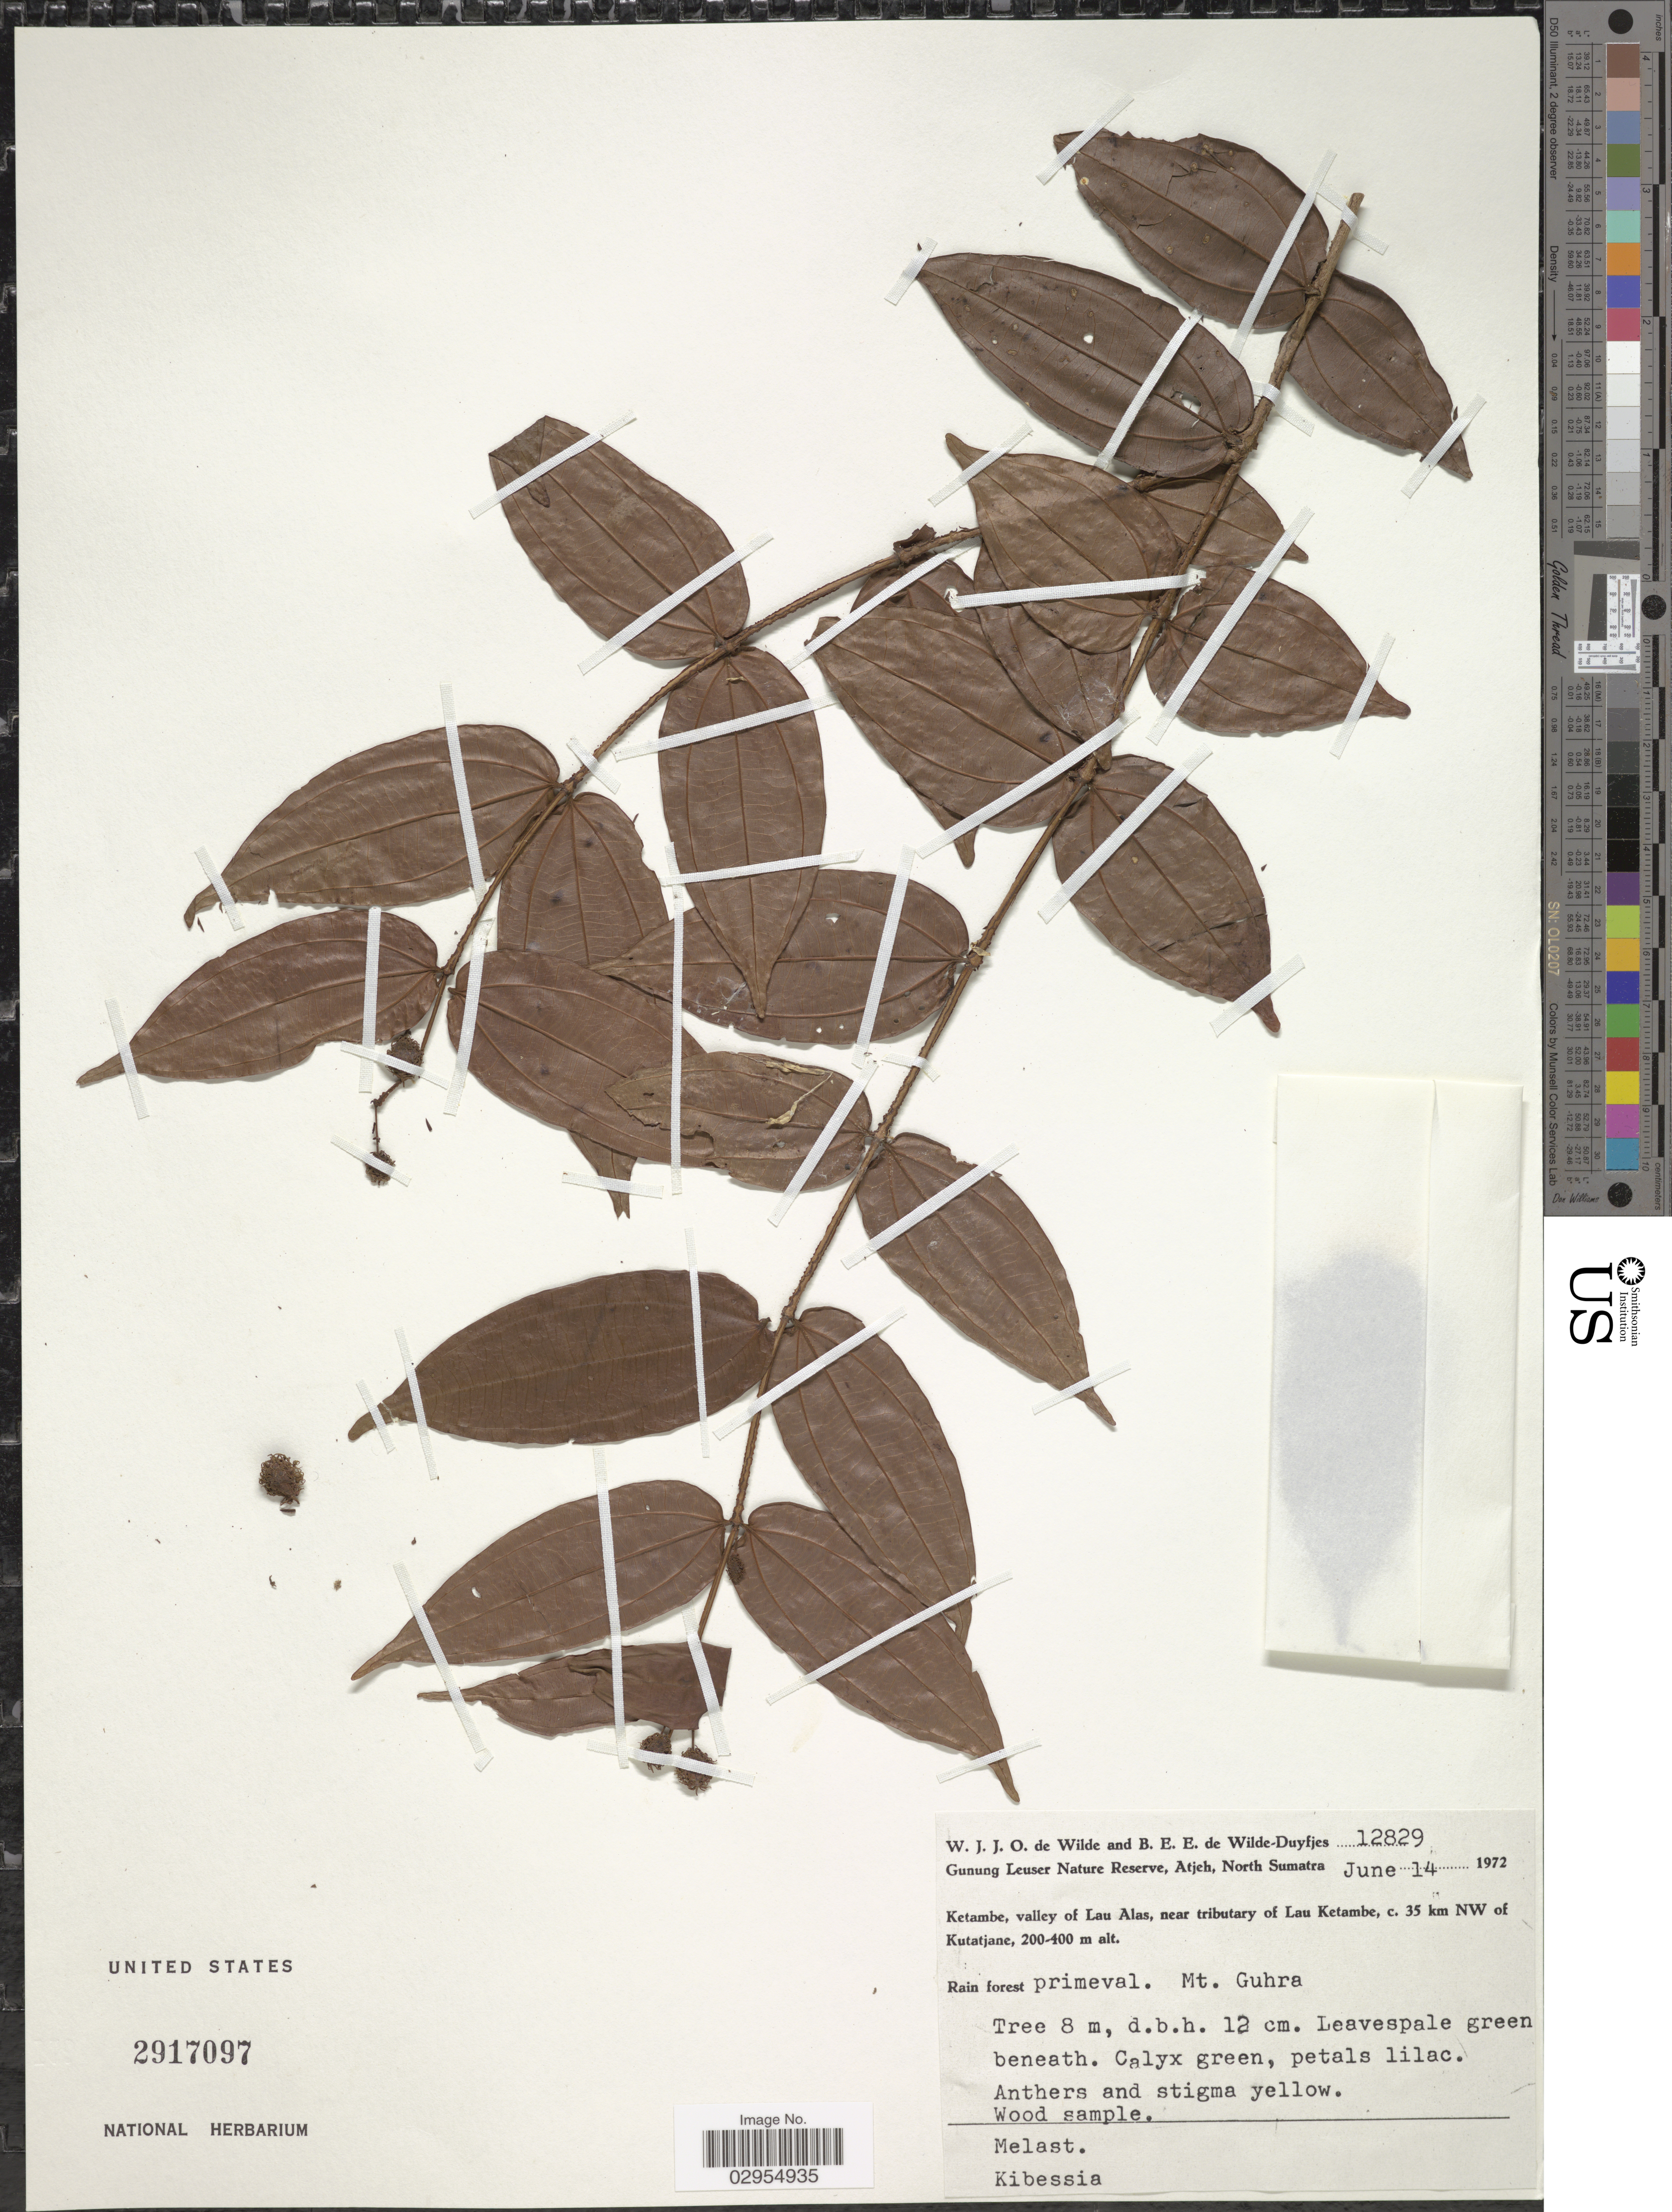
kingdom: Plantae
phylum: Tracheophyta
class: Magnoliopsida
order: Myrtales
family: Melastomataceae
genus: Pternandra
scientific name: Pternandra azurea var. cordata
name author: (Korth.) J.F. Maxwell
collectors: W. J. de Wilde & B. E. de Wilde-Duyfjes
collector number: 12829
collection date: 1972-06-14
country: Indonesia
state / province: Sumatra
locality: Gunung Leuser Nature Reserve, Atjeh, North Sumatra. Ketambe, valley of Lau Alas, near tributary of Lau Ketambe, c. 35 km NW of Kutatjane. Mt. Guhra.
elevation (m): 200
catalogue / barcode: US 2917097